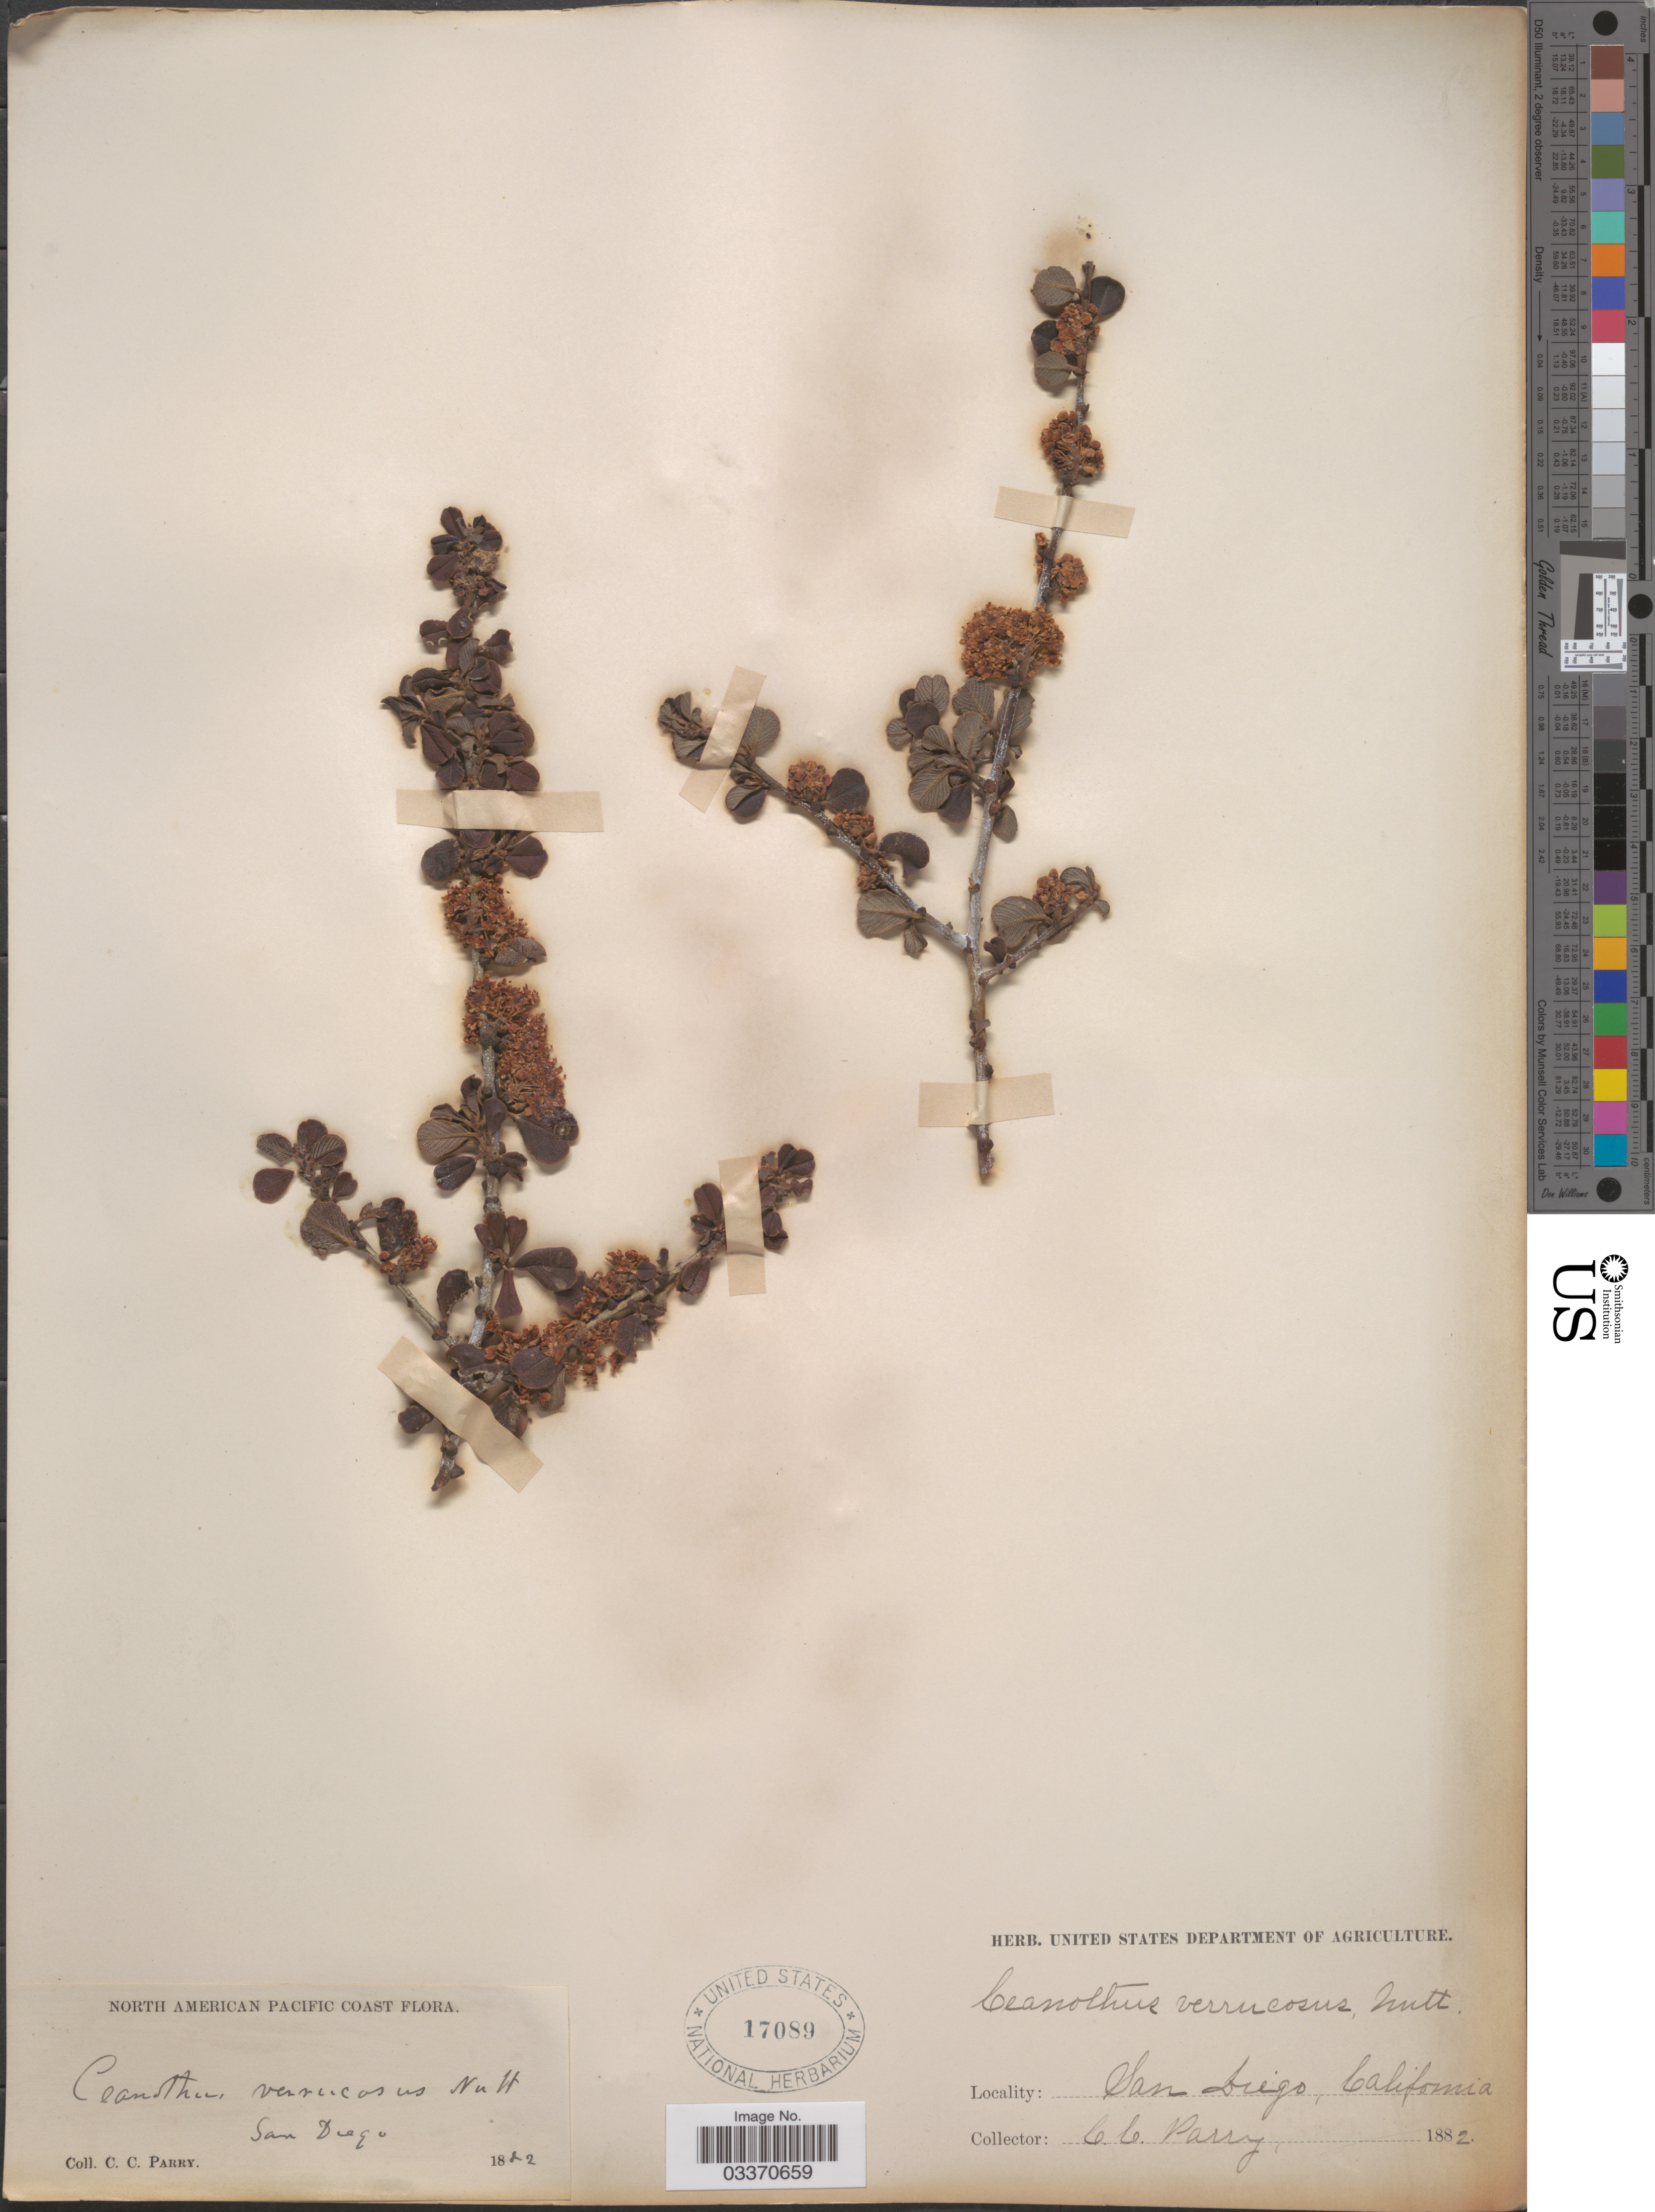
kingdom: Plantae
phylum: Tracheophyta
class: Magnoliopsida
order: Rosales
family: Rhamnaceae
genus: Ceanothus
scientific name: Ceanothus verrucosus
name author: Nutt.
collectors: C. C. Parry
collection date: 1882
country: United States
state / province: California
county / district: San Diego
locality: San Diego. North American Pacific Coast.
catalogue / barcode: US 17089